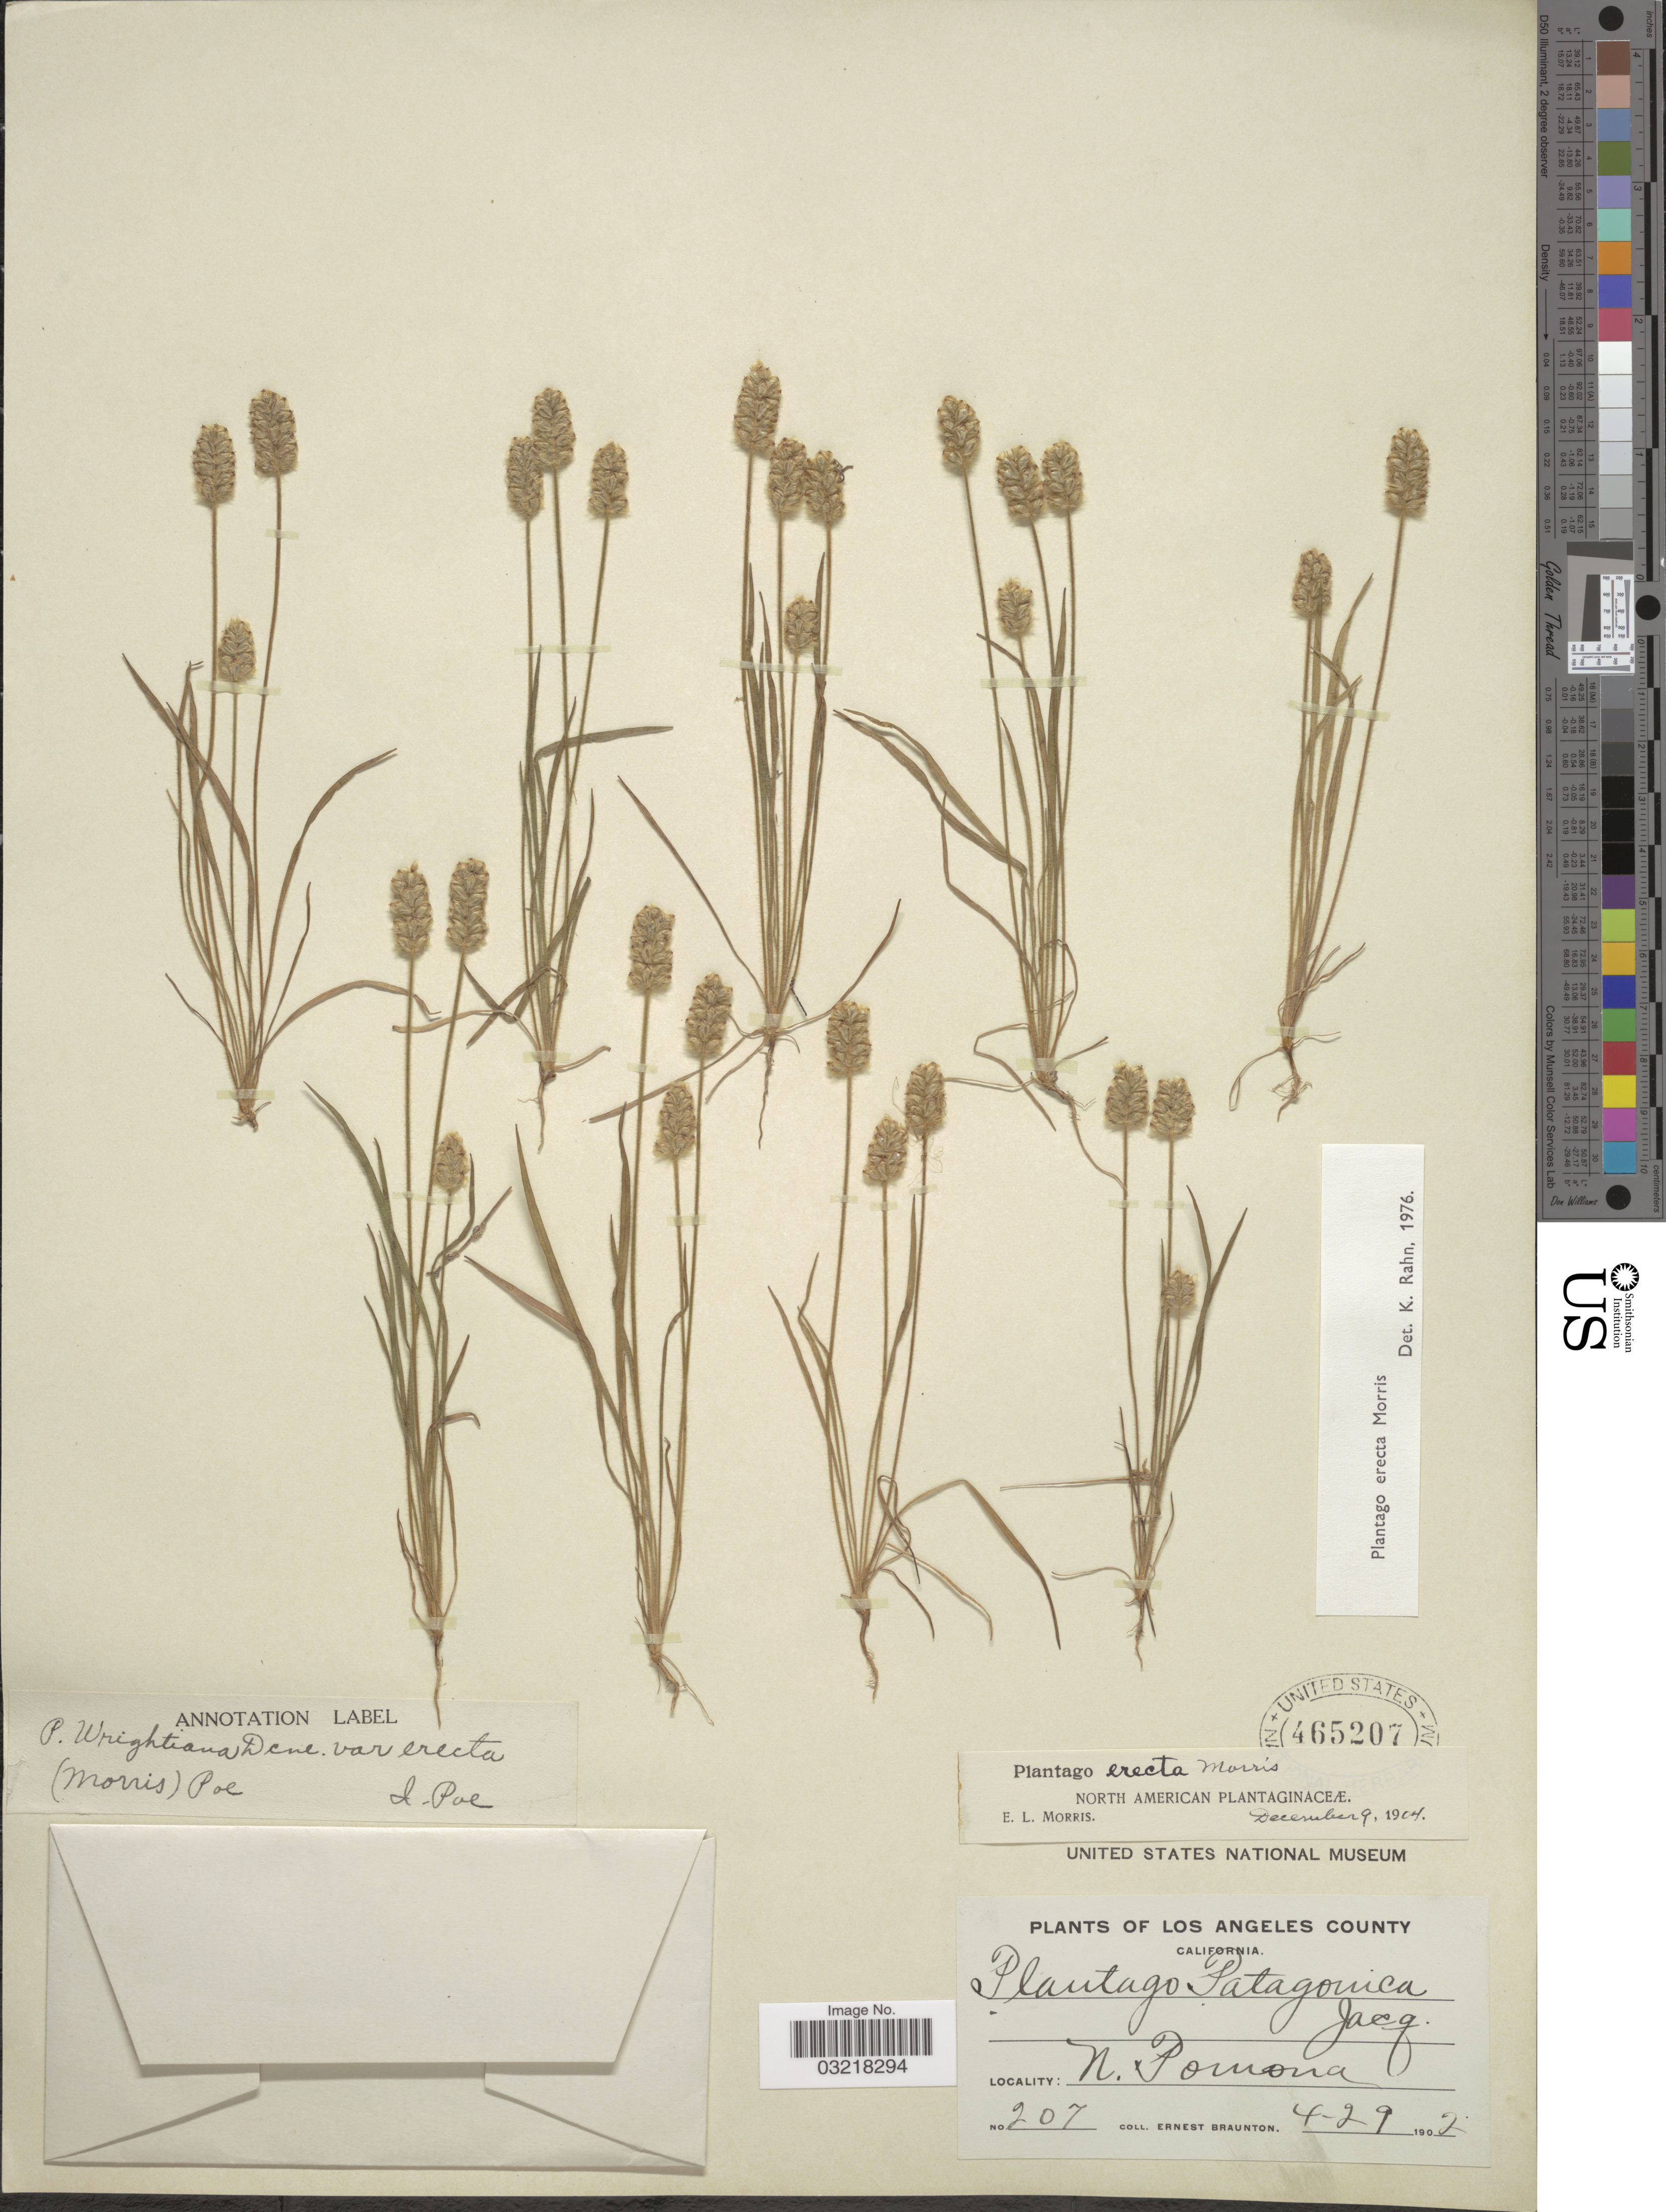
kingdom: Plantae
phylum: Tracheophyta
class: Magnoliopsida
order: Lamiales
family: Plantaginaceae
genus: Plantago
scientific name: Plantago erecta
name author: Morris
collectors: E. Braunton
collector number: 207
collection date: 1902-04-29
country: United States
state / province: California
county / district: Los Angeles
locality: Los Angeles County. N. Pomona.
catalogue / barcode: US 465207